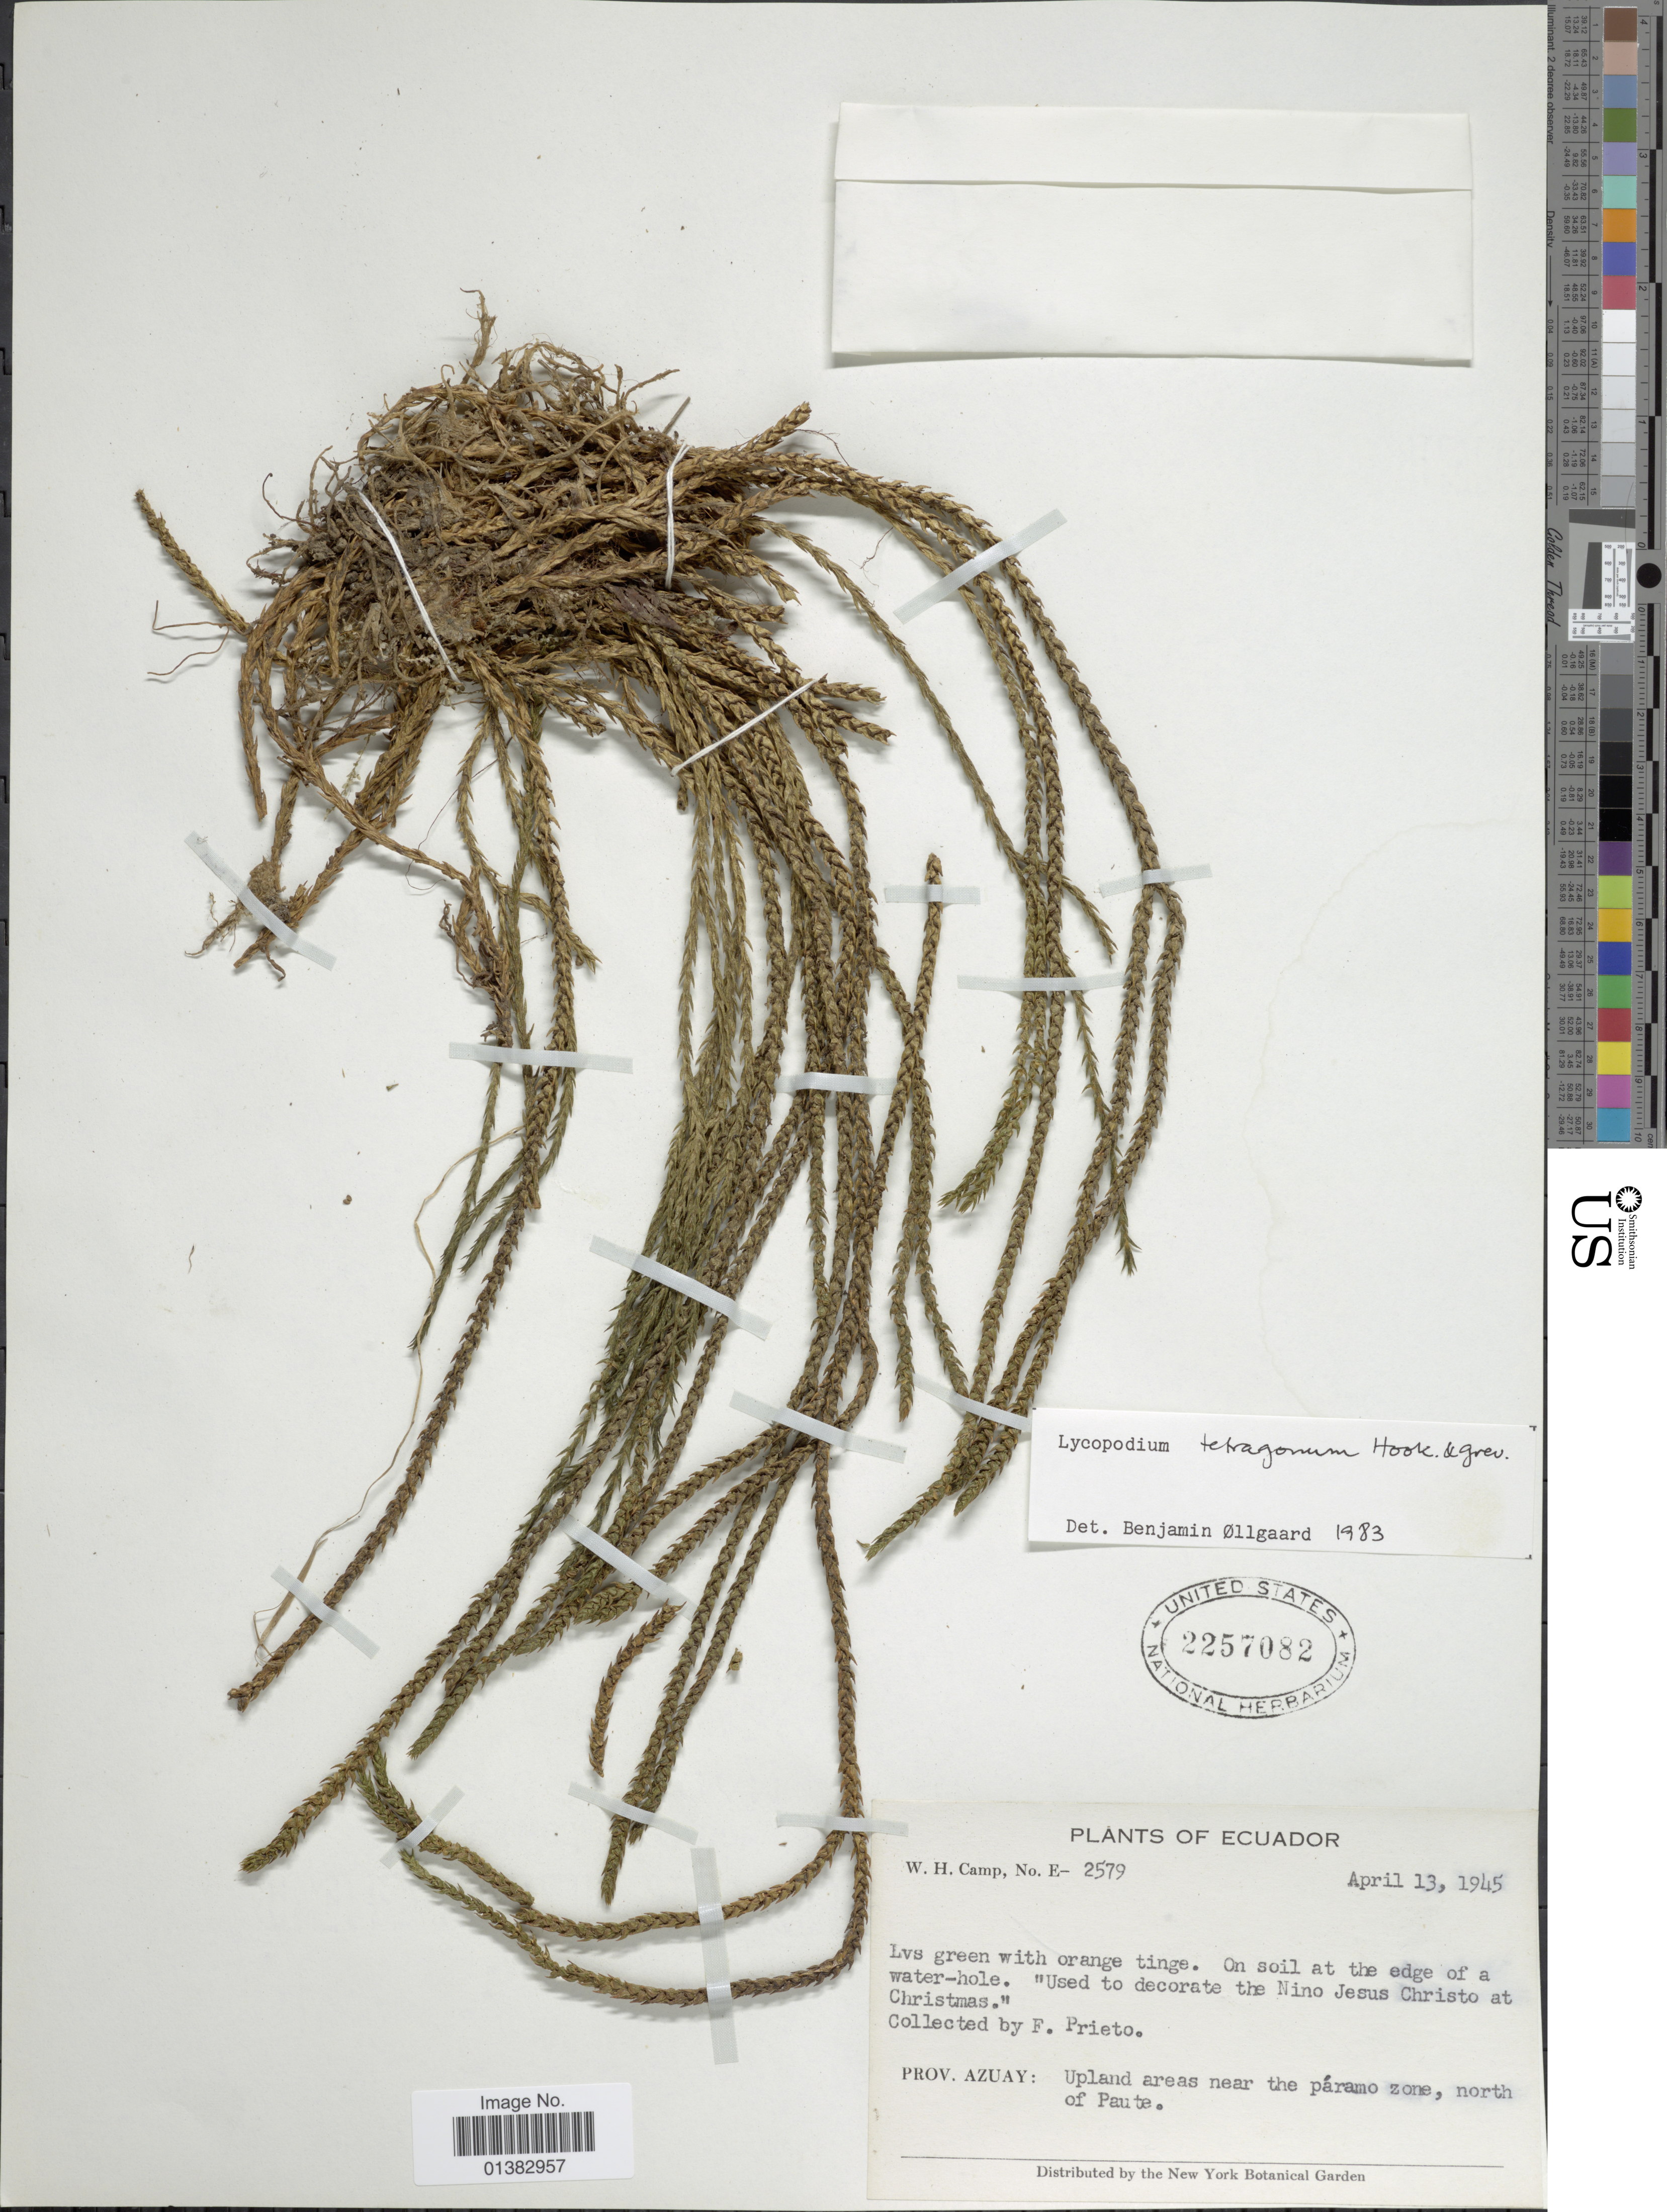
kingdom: Plantae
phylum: Tracheophyta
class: Lycopodiopsida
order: Lycopodiales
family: Lycopodiaceae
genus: Phlegmariurus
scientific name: Phlegmariurus tetragonus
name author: (Hook. & Grev.) B. Øllg.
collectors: F. Prieto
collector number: E-2579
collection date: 1945-04-13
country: Ecuador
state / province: Azuay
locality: Upland areas near the páramo zone, north of Paute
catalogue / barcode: US 2257082